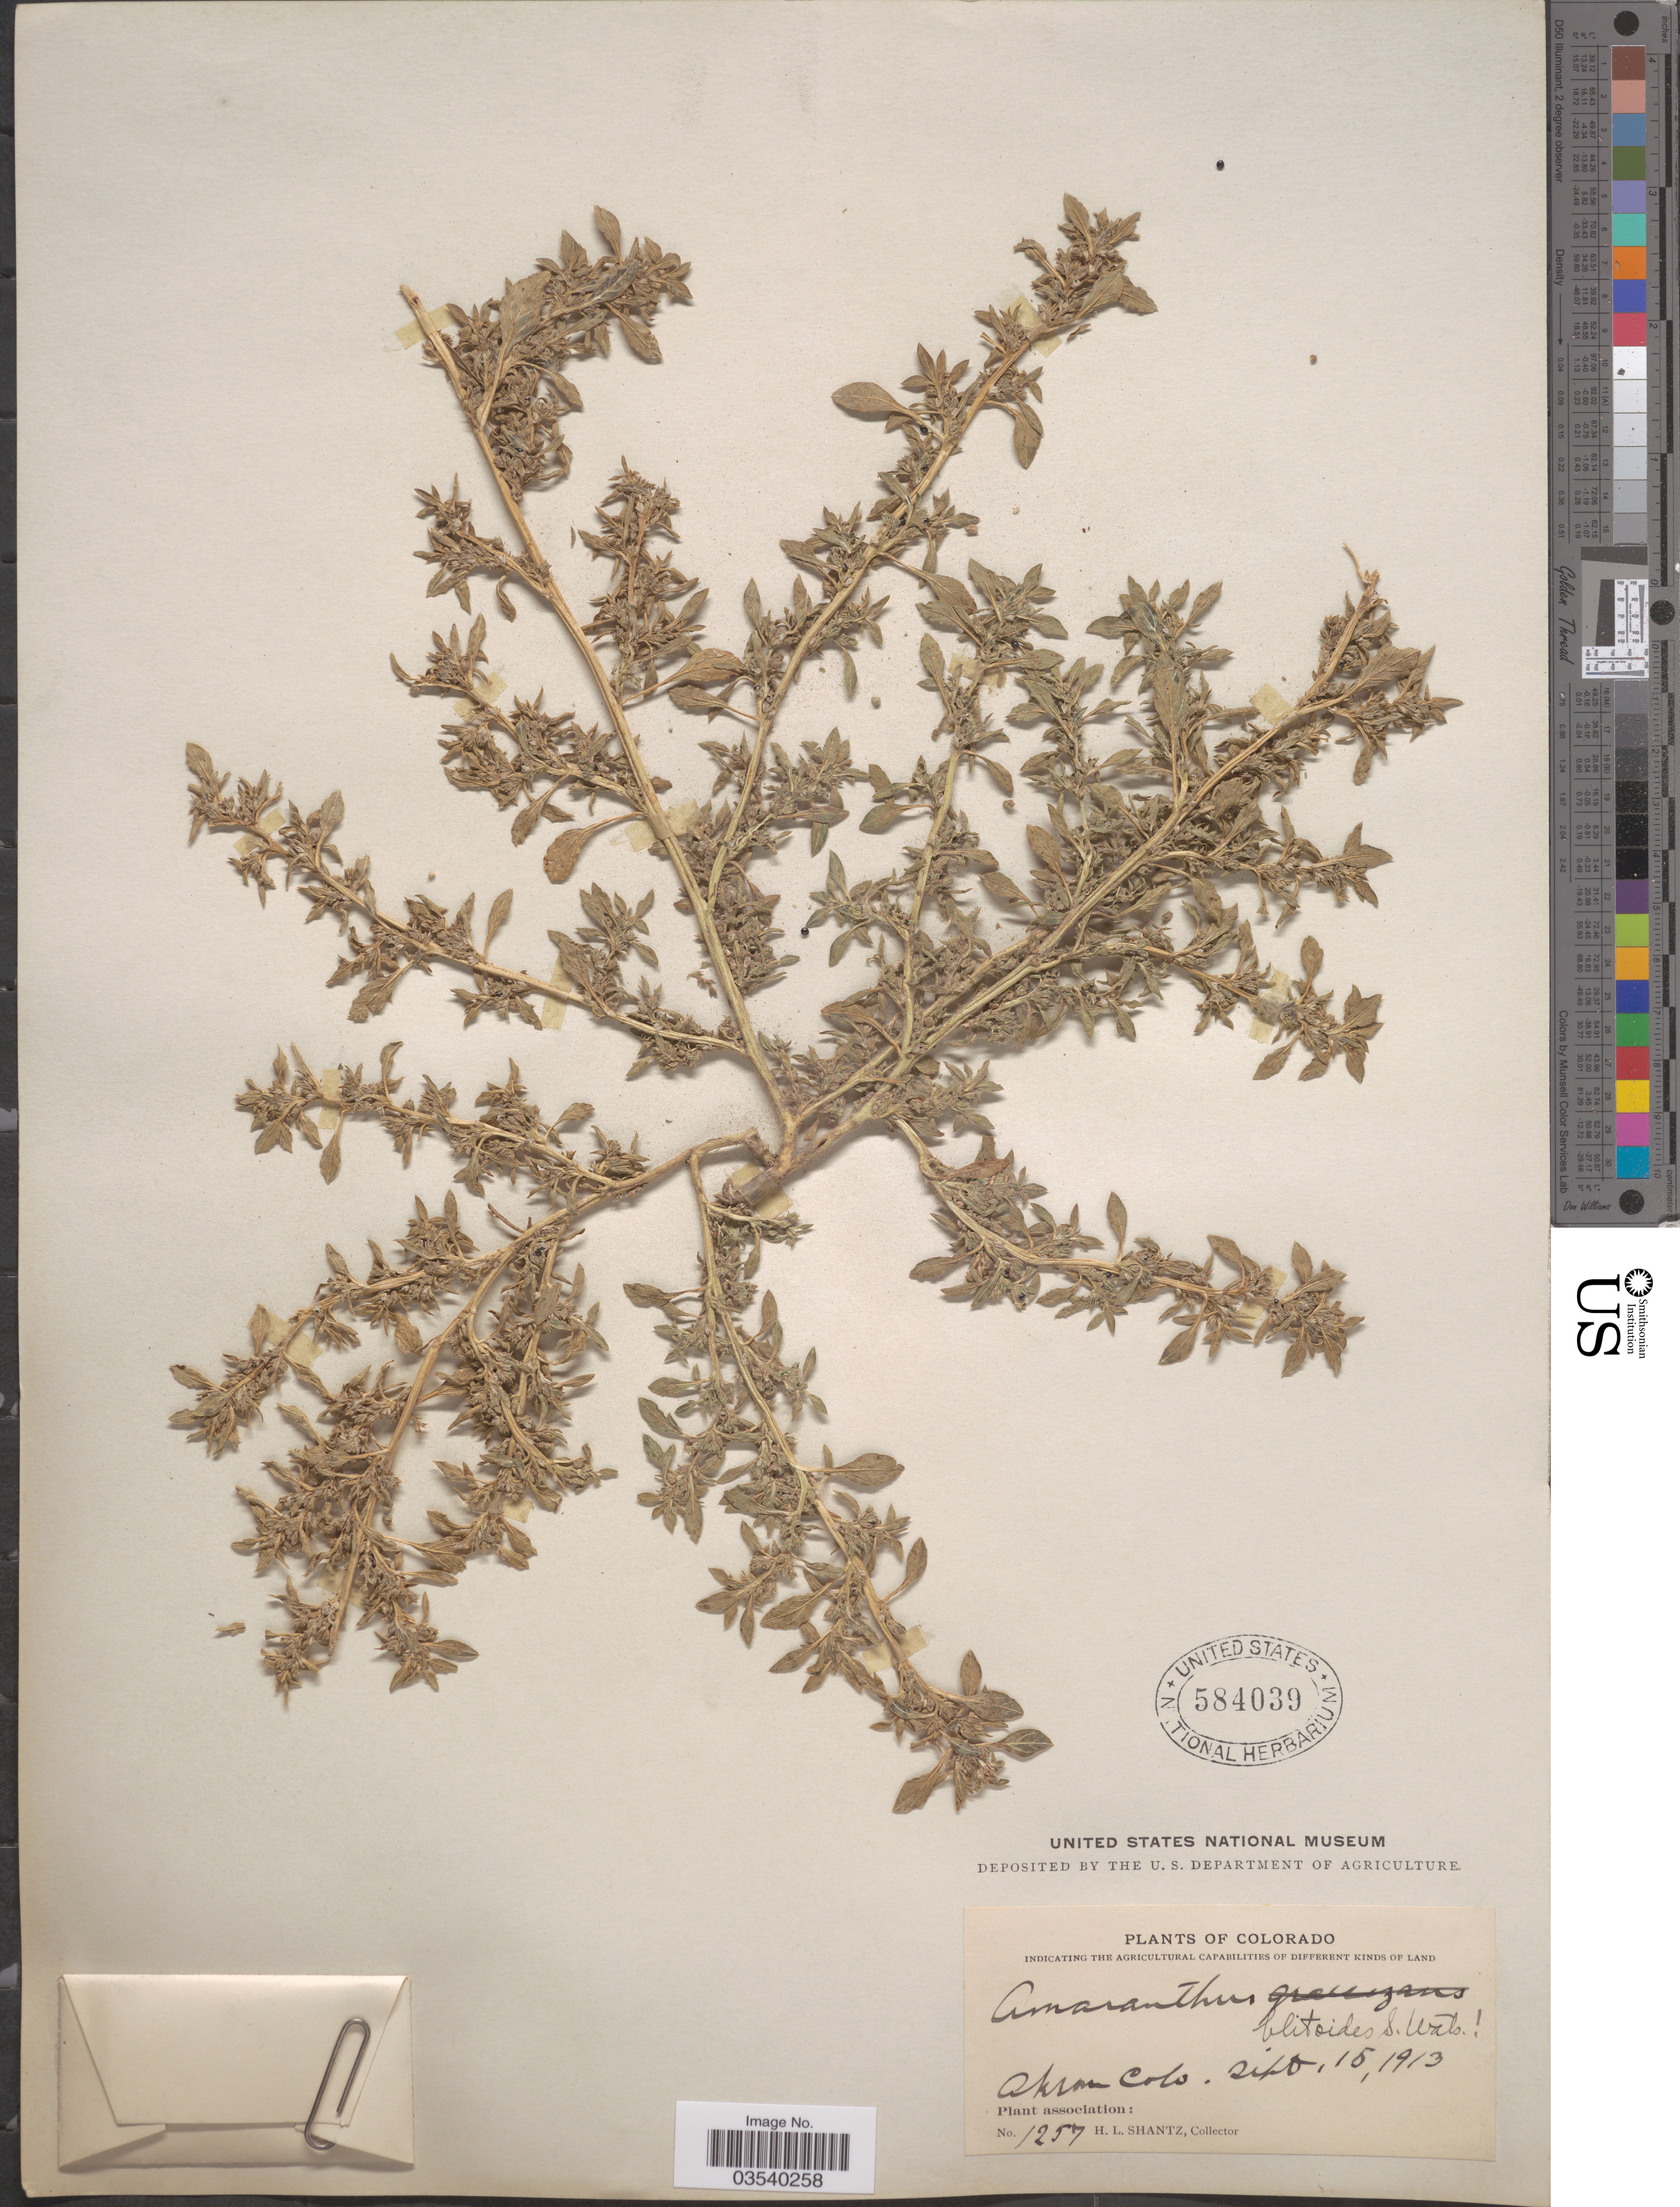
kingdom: Plantae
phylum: Tracheophyta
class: Magnoliopsida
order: Caryophyllales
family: Amaranthaceae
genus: Amaranthus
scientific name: Amaranthus blitoides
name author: S. Watson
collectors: H. Shantz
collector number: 1257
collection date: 1913-09-15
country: United States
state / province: Colorado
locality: Akron.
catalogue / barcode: US 584039